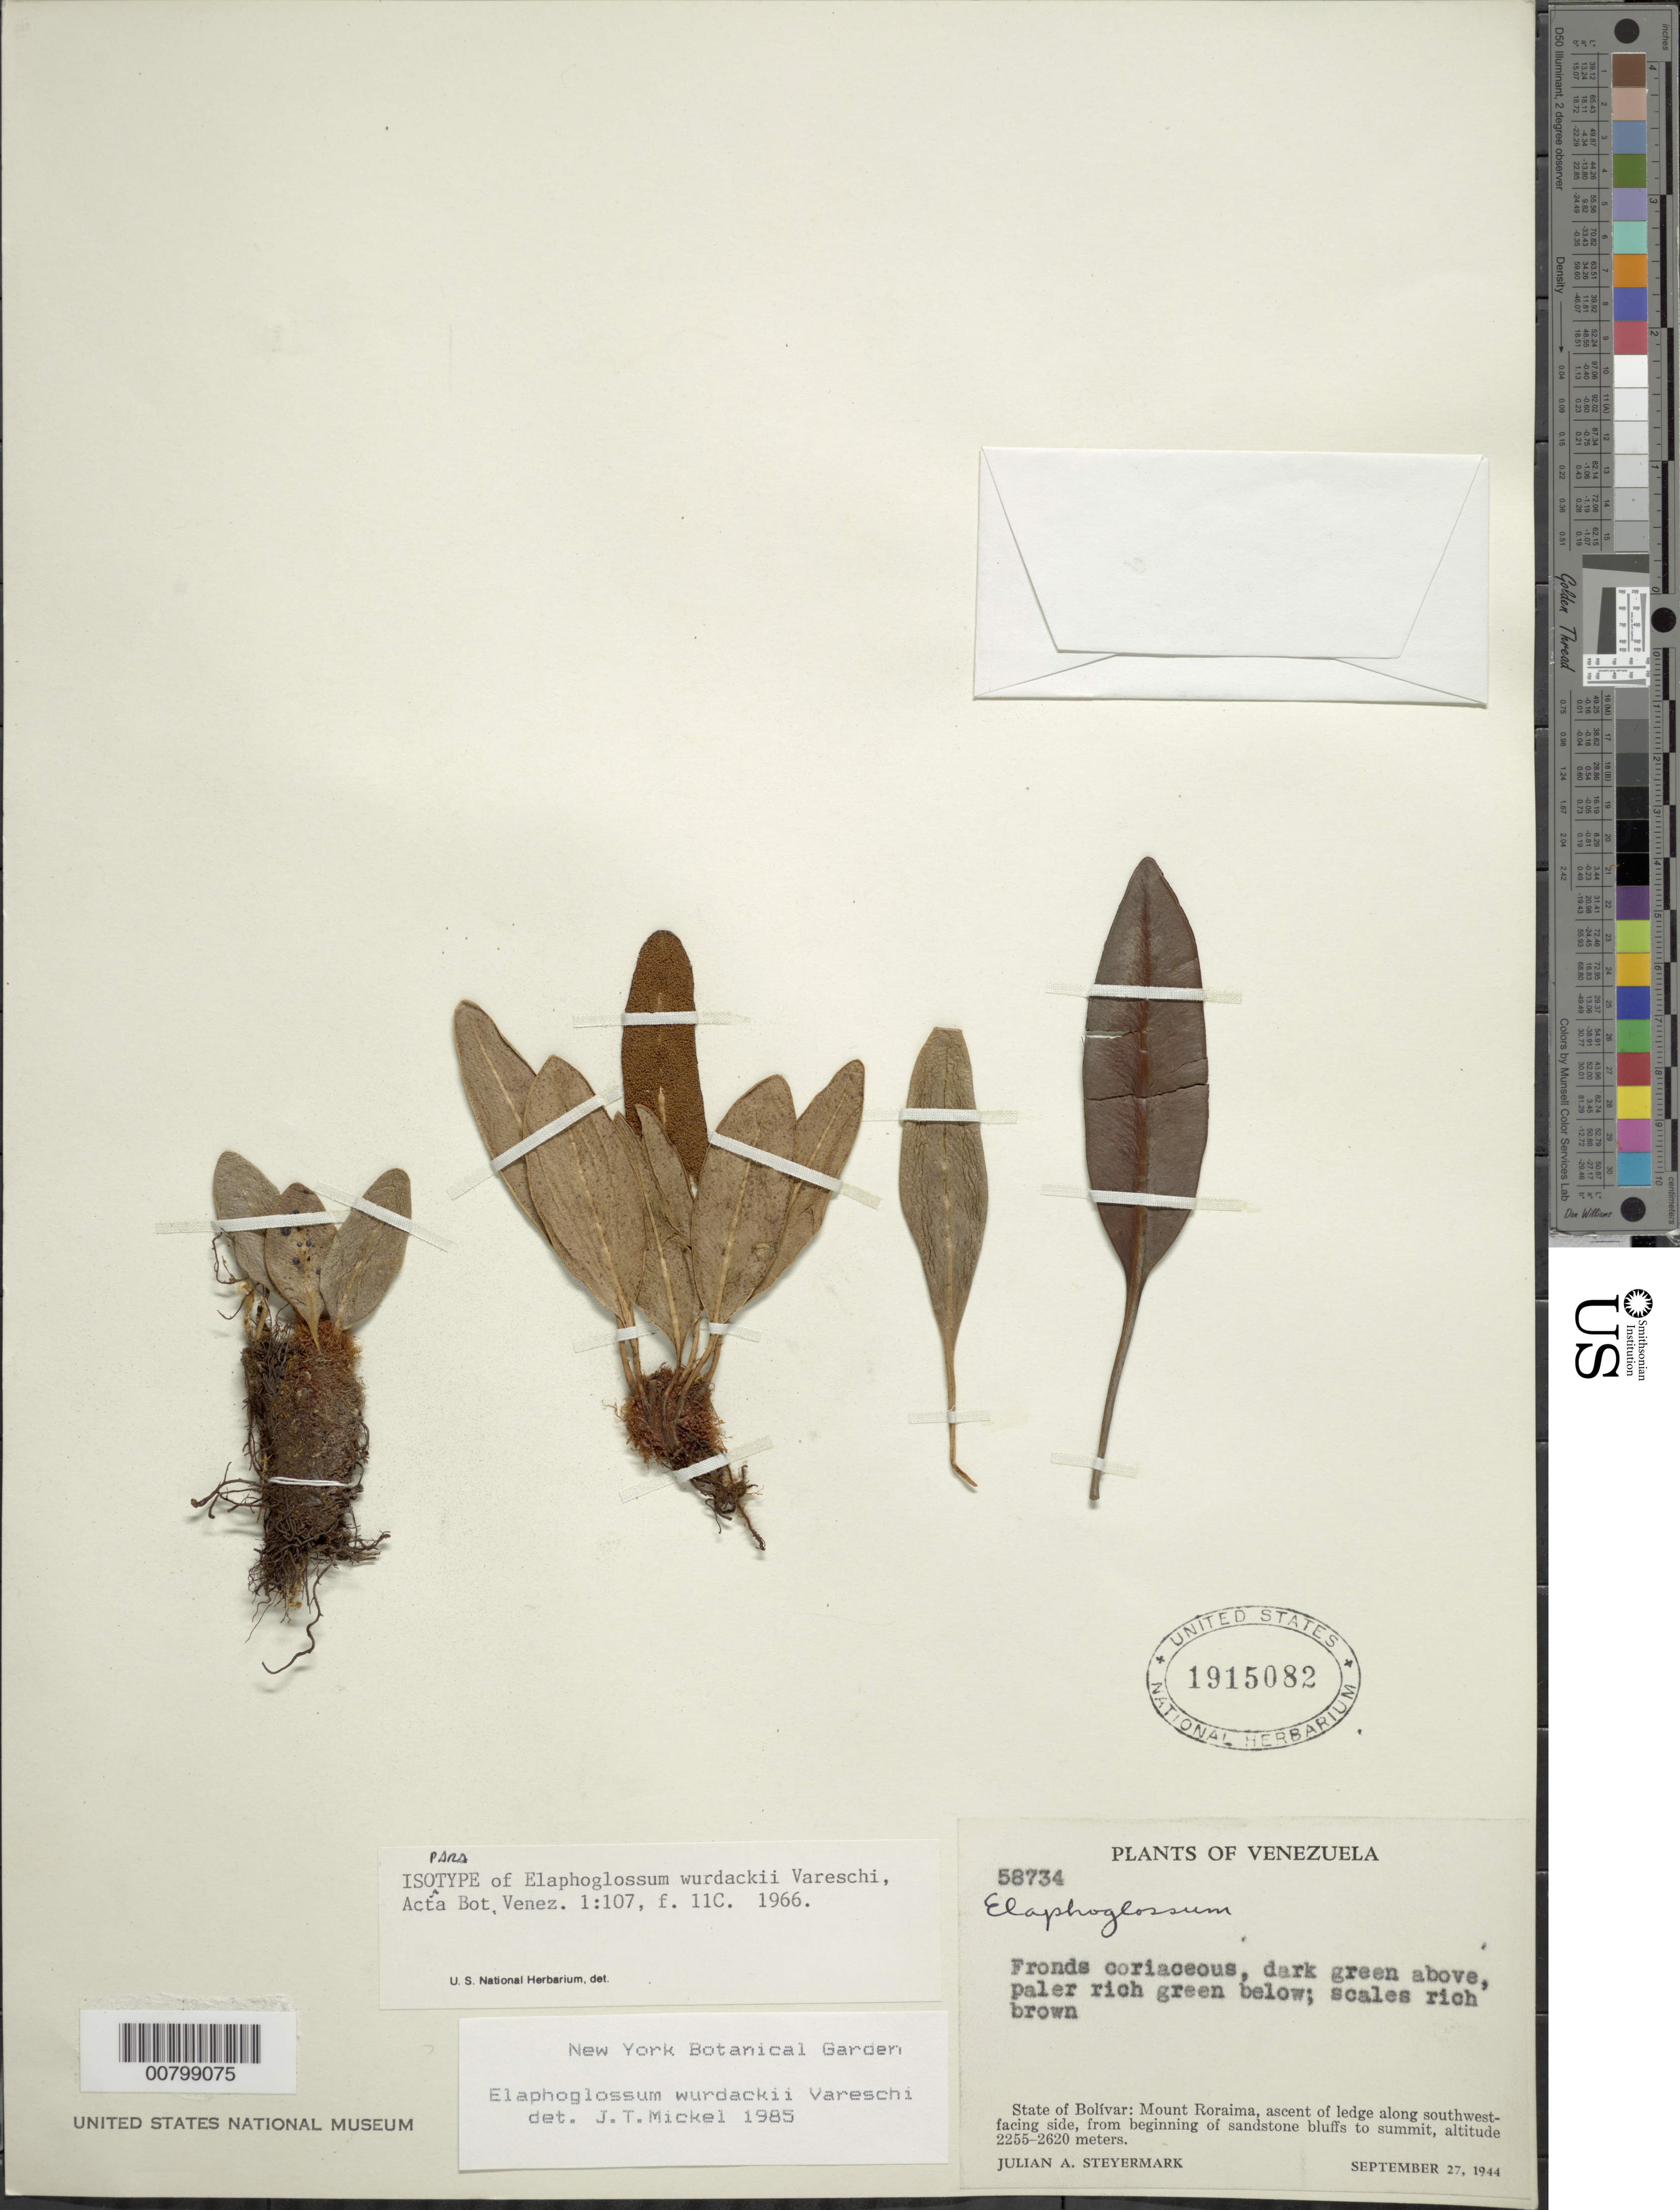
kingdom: Plantae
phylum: Tracheophyta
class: Polypodiopsida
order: Polypodiales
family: Dryopteridaceae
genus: Elaphoglossum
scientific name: Elaphoglossum wurdackii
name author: Vareschi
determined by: Mickel, J. T., (NY), New York Botanical Garden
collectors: J. Steyermark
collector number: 58734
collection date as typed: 27-Sep-44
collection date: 1944-09-27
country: Venezuela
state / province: Bolívar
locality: Mt. Roraima, SW-facing side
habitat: SW facing , sandstone bluffs to summit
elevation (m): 2255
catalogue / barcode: US 1915082